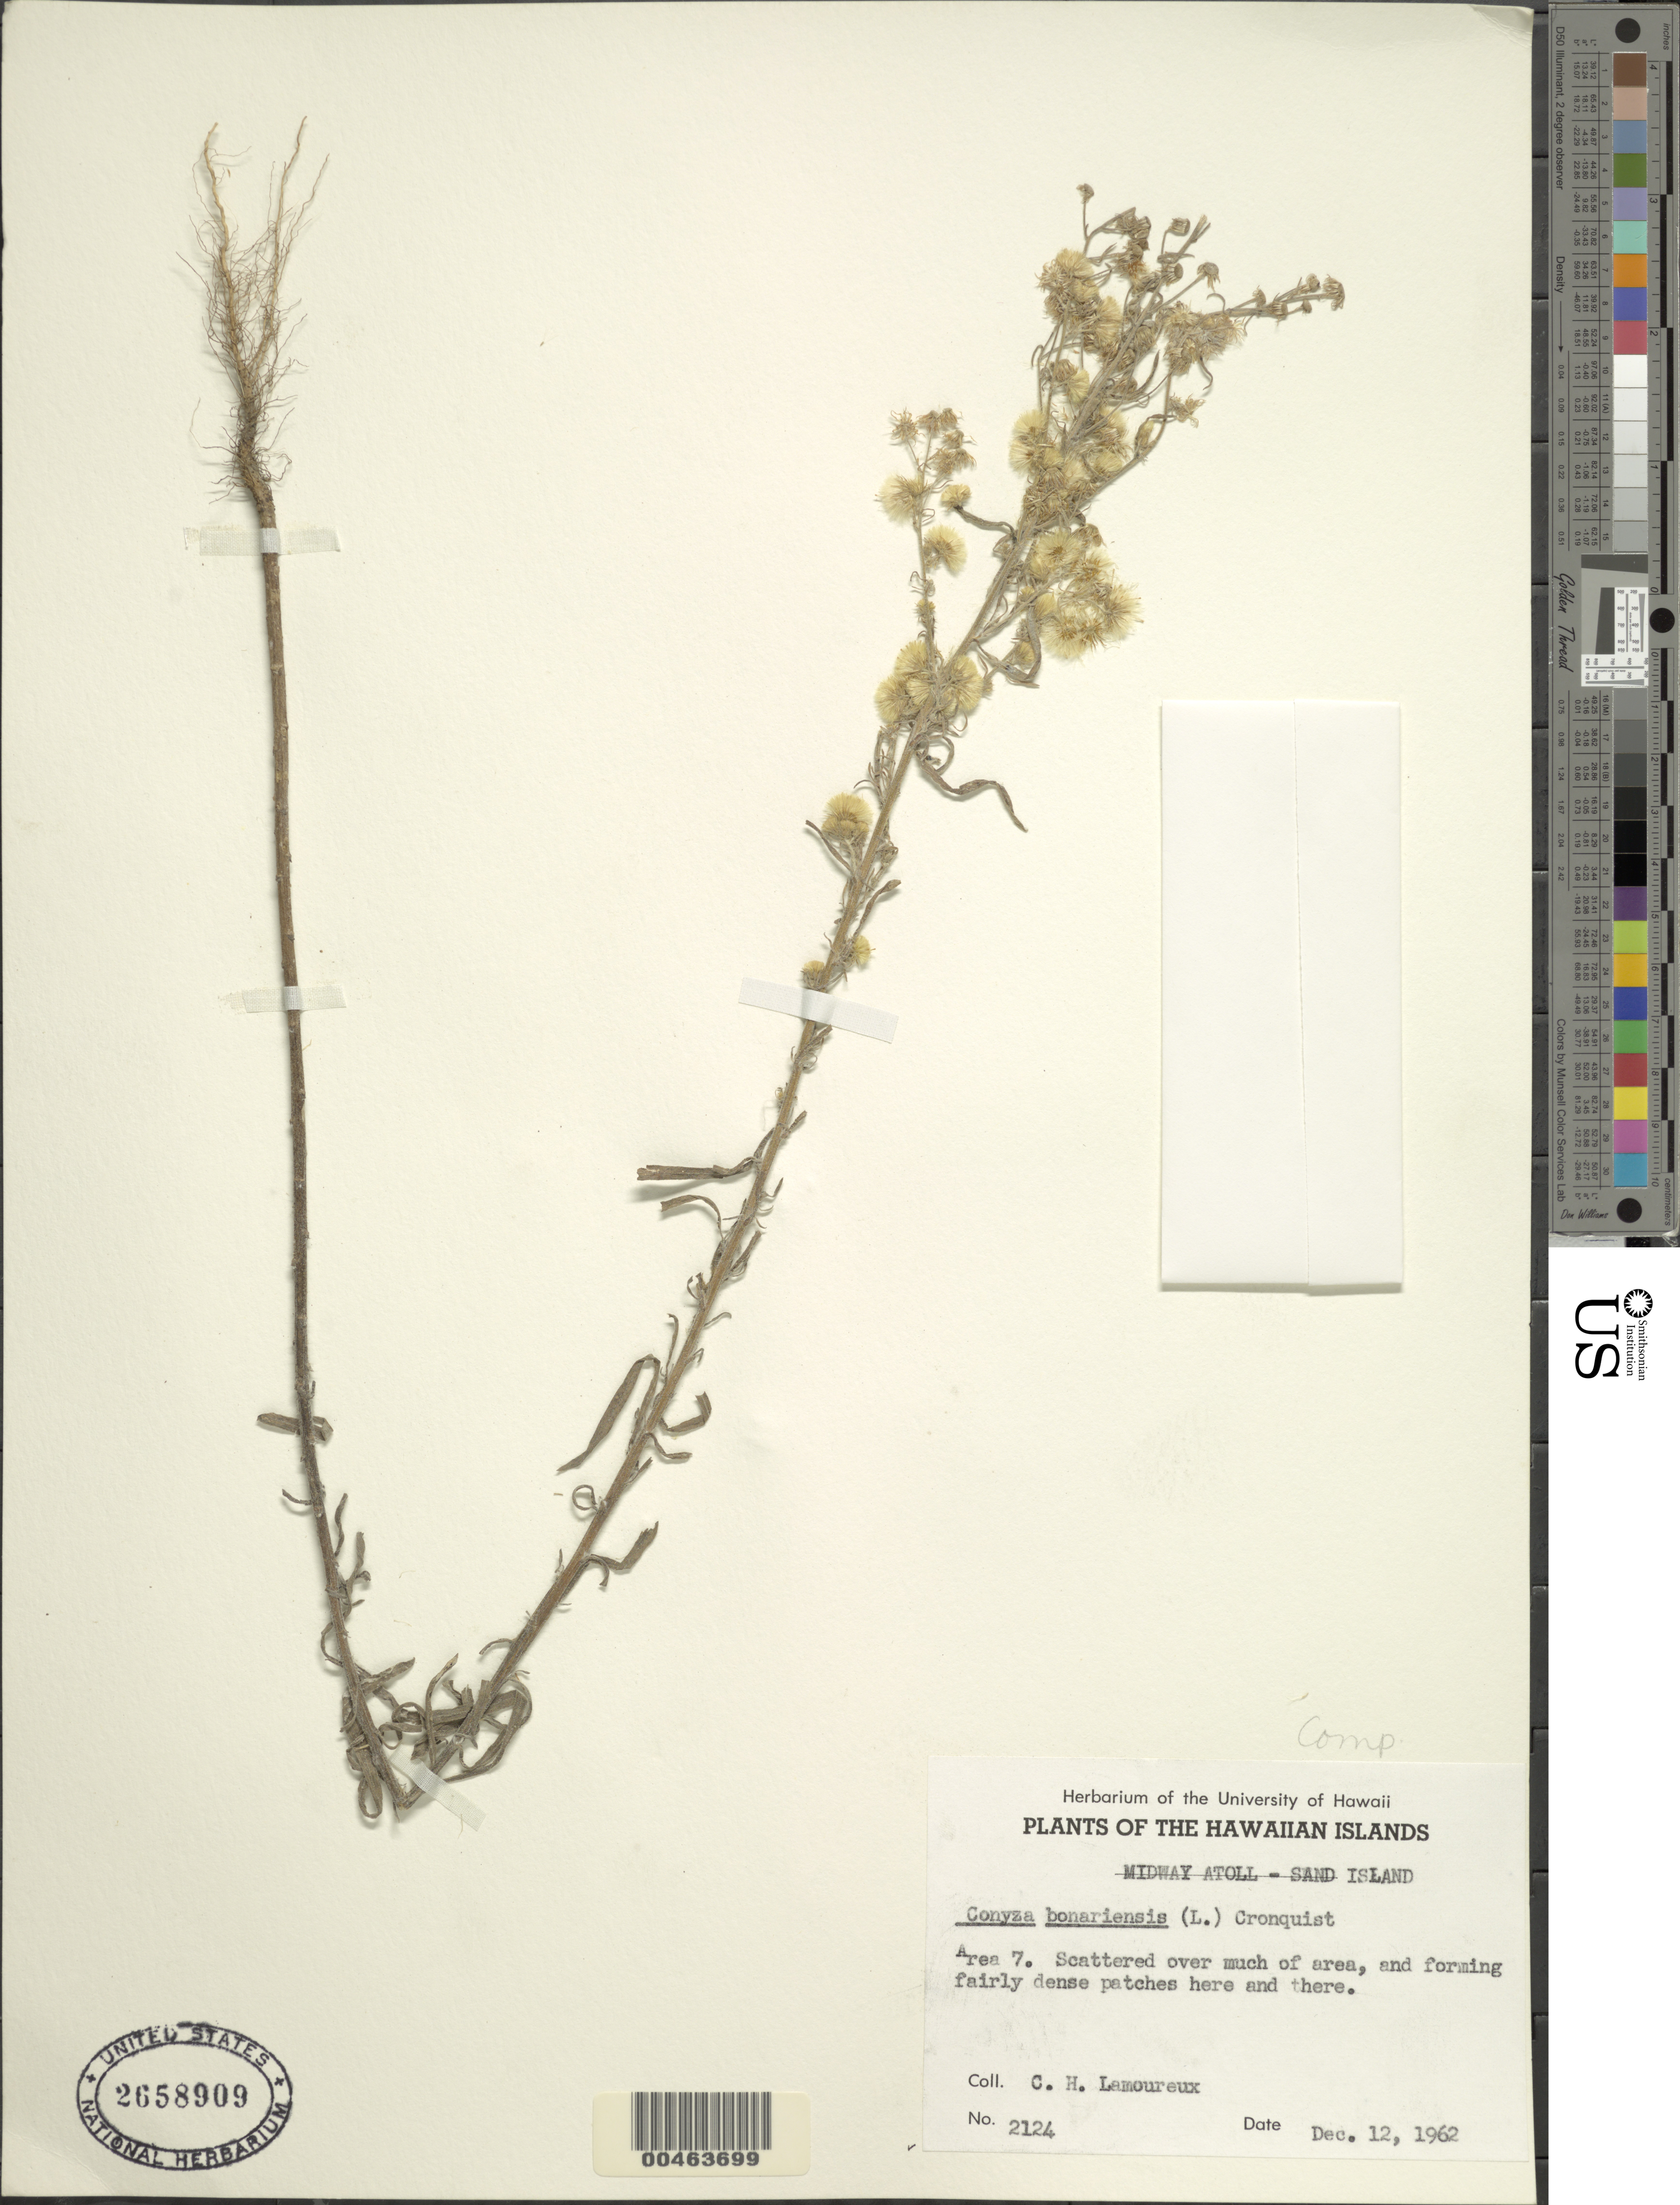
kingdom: Plantae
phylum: Tracheophyta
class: Magnoliopsida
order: Asterales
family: Asteraceae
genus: Erigeron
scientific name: Erigeron bonariensis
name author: L.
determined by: Wagner, W. L., (BOT), Smithsonian Institution - National Museum of Natural History (UNITED STATES)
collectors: C. H. Lamoureux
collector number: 2124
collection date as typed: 12 Dec 1962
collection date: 1962-12-12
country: U.S. Administered Pacific Islands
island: Midway Atoll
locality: Sand Islet: Area 7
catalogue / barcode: US 2658909